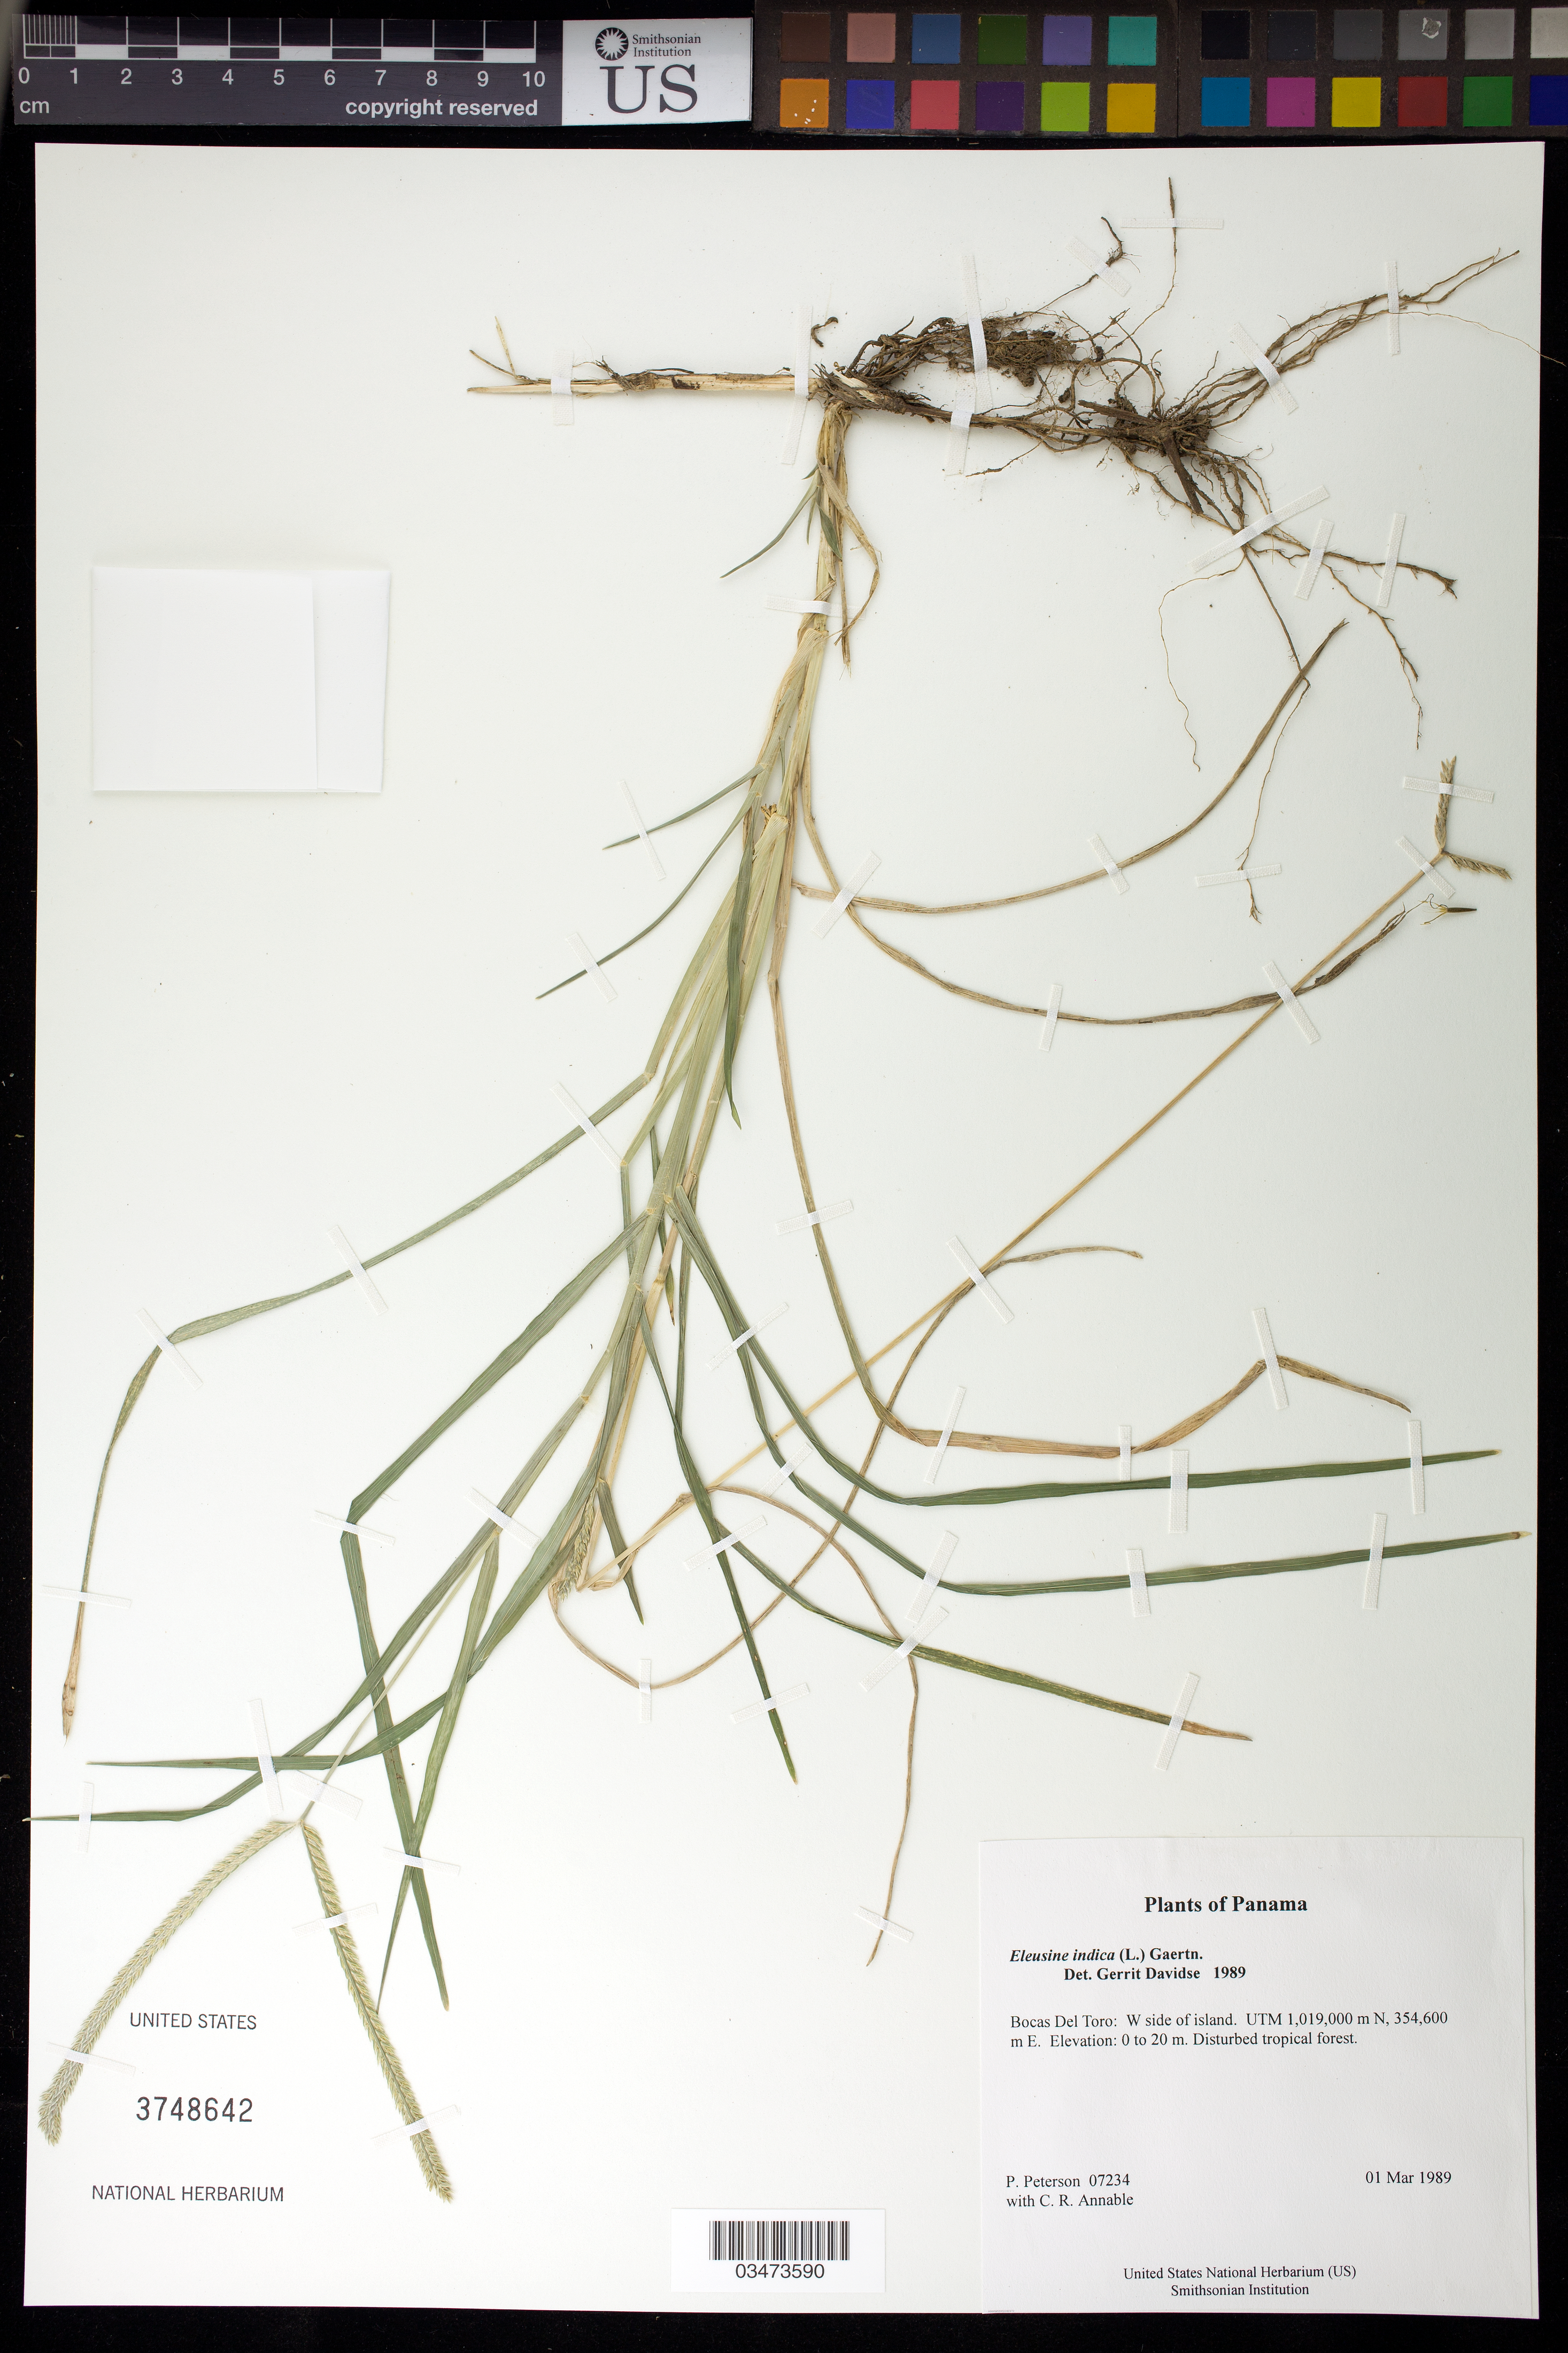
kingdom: Plantae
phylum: Tracheophyta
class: Liliopsida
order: Poales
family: Poaceae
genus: Eleusine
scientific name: Eleusine indica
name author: (L.) Gaertn.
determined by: Davidse, Gerrit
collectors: P. M. Peterson & C. R. Annable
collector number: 07234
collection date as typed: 01 Mar 1989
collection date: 1989-03-01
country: Panama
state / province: Bocas del Toro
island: Cayo Roldan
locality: W side of island. UTM 1,019,000 m N, 354,600 m E.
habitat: Disturbed tropical forest.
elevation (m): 0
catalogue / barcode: US 3748642